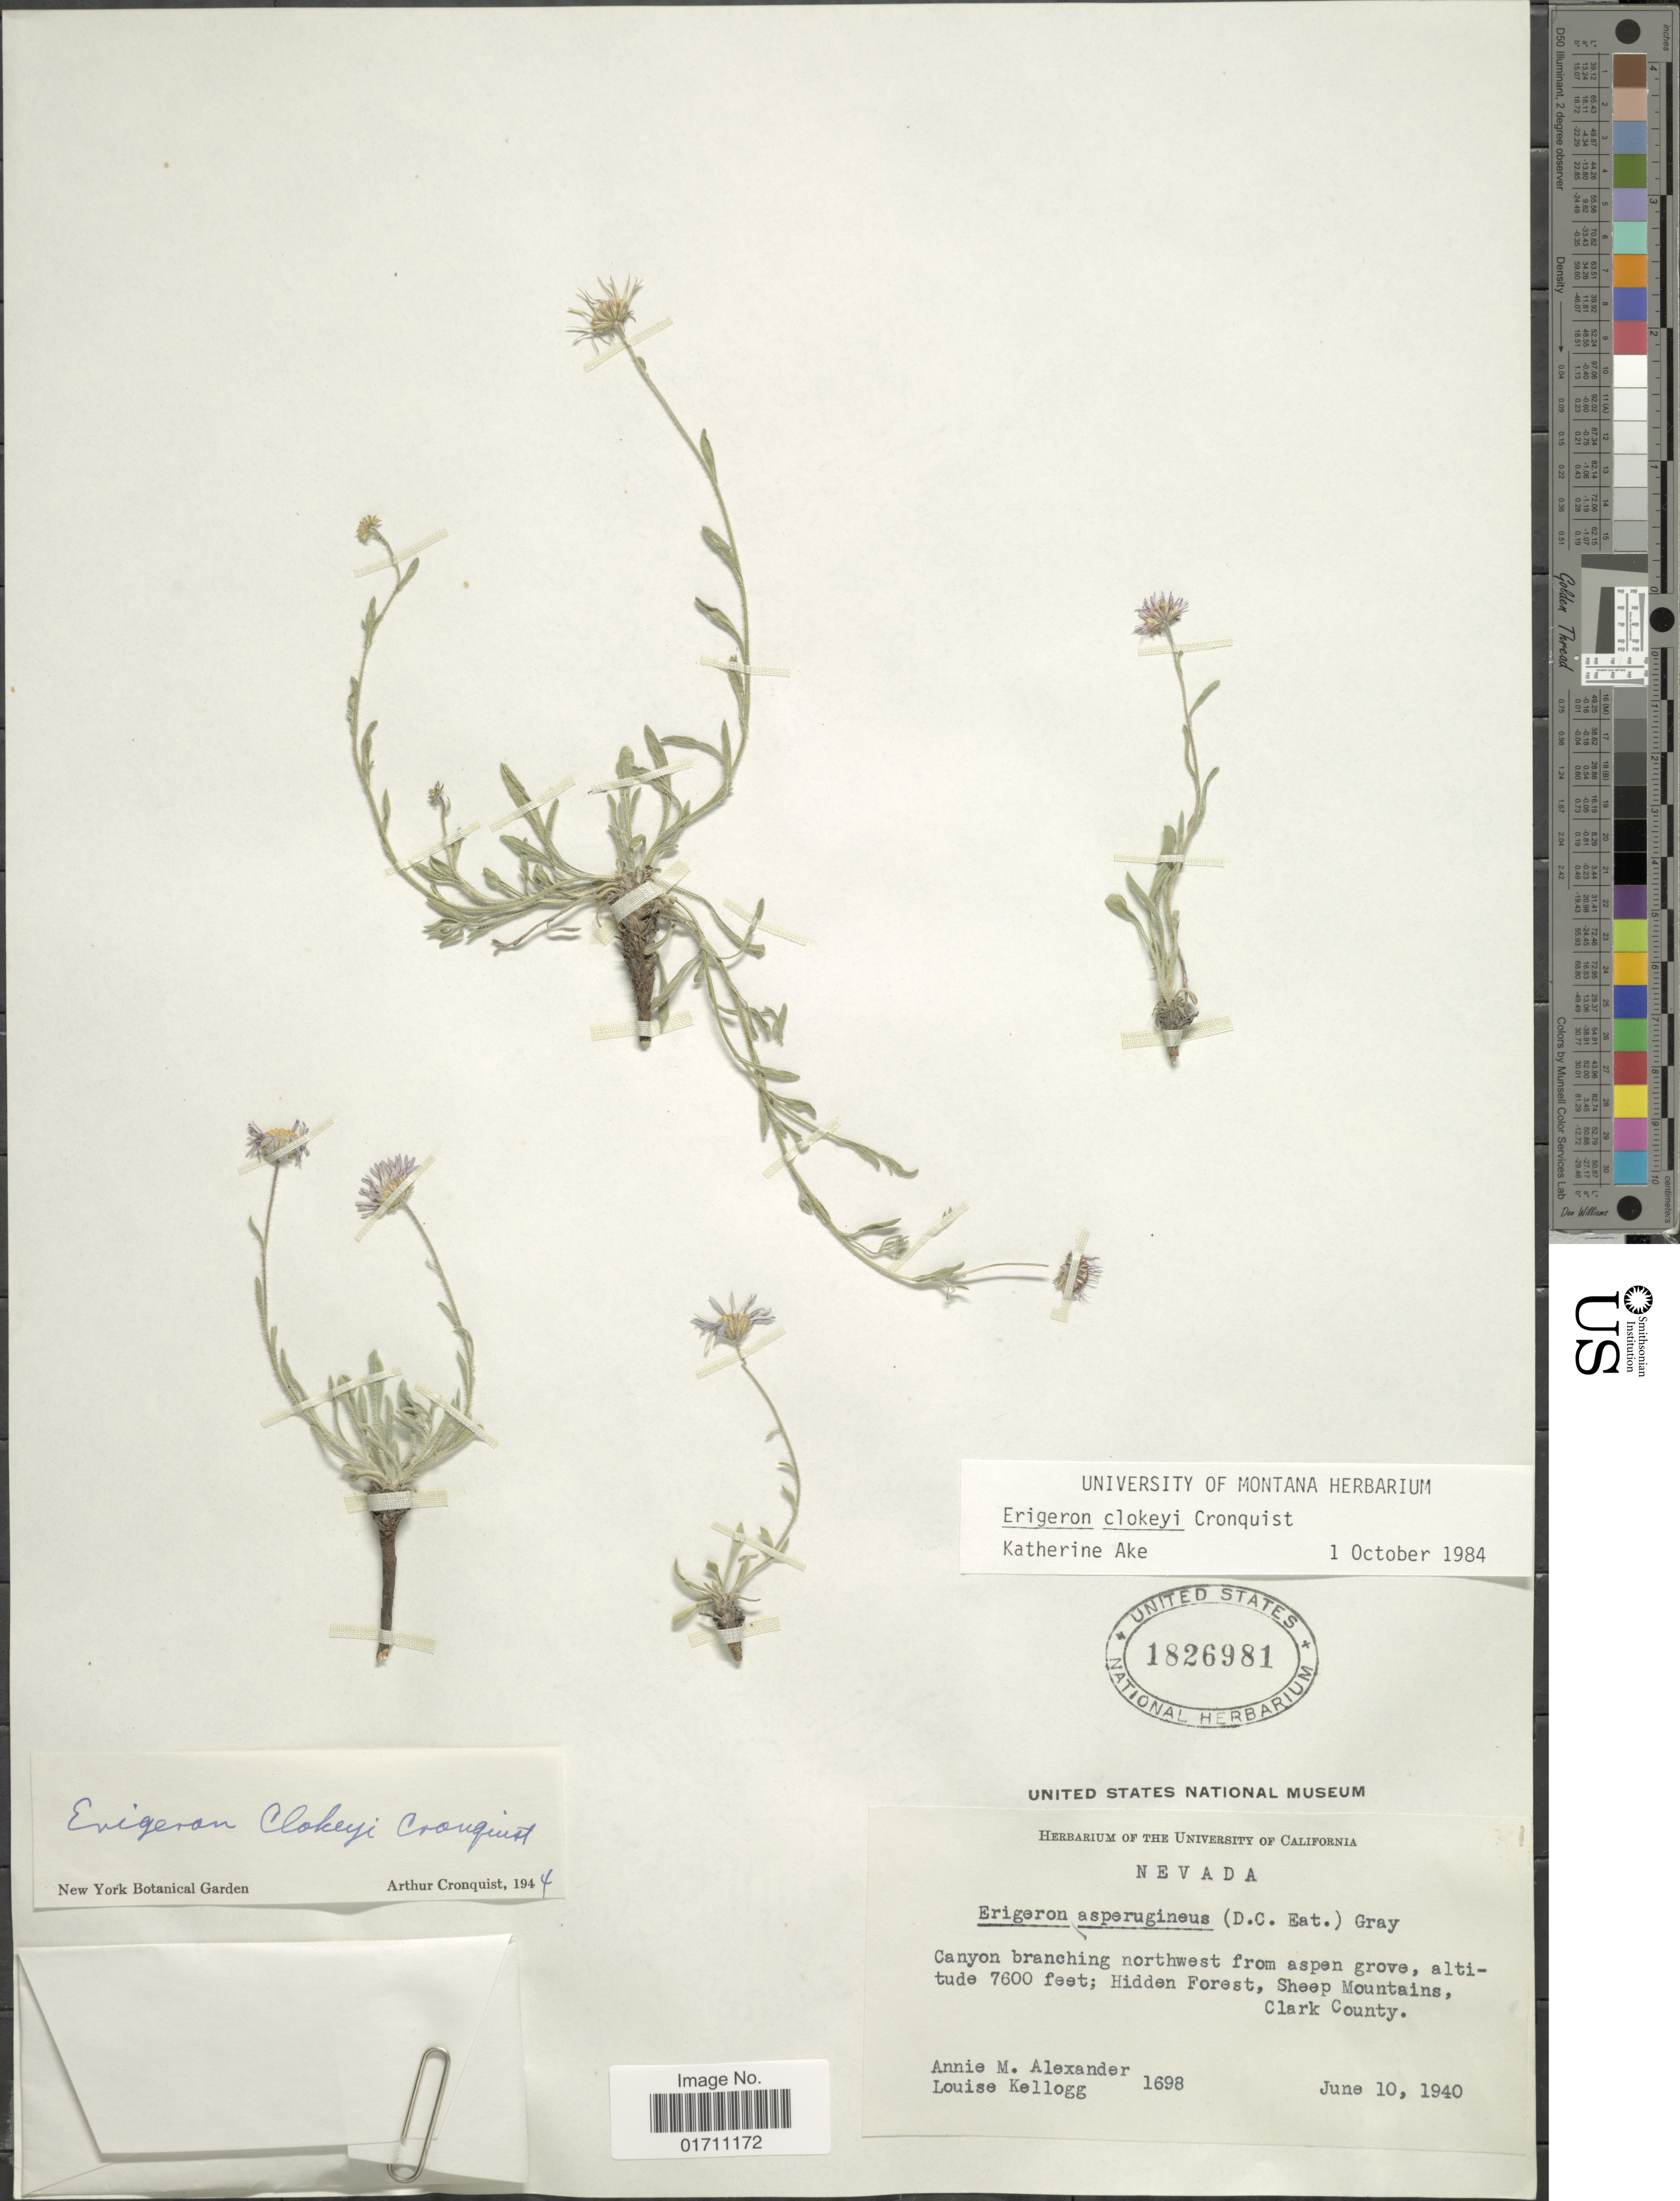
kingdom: Plantae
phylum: Tracheophyta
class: Magnoliopsida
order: Asterales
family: Asteraceae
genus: Erigeron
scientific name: Erigeron clokeyi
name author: Cronq.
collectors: A. M. Alexander & L. Kellogg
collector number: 1698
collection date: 1940-06-10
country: United States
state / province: Nevada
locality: Canyon branching northwest from aspen grove; Hidden Forest, Sheep Mountains, Clark County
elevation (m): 2316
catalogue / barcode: US 1826981